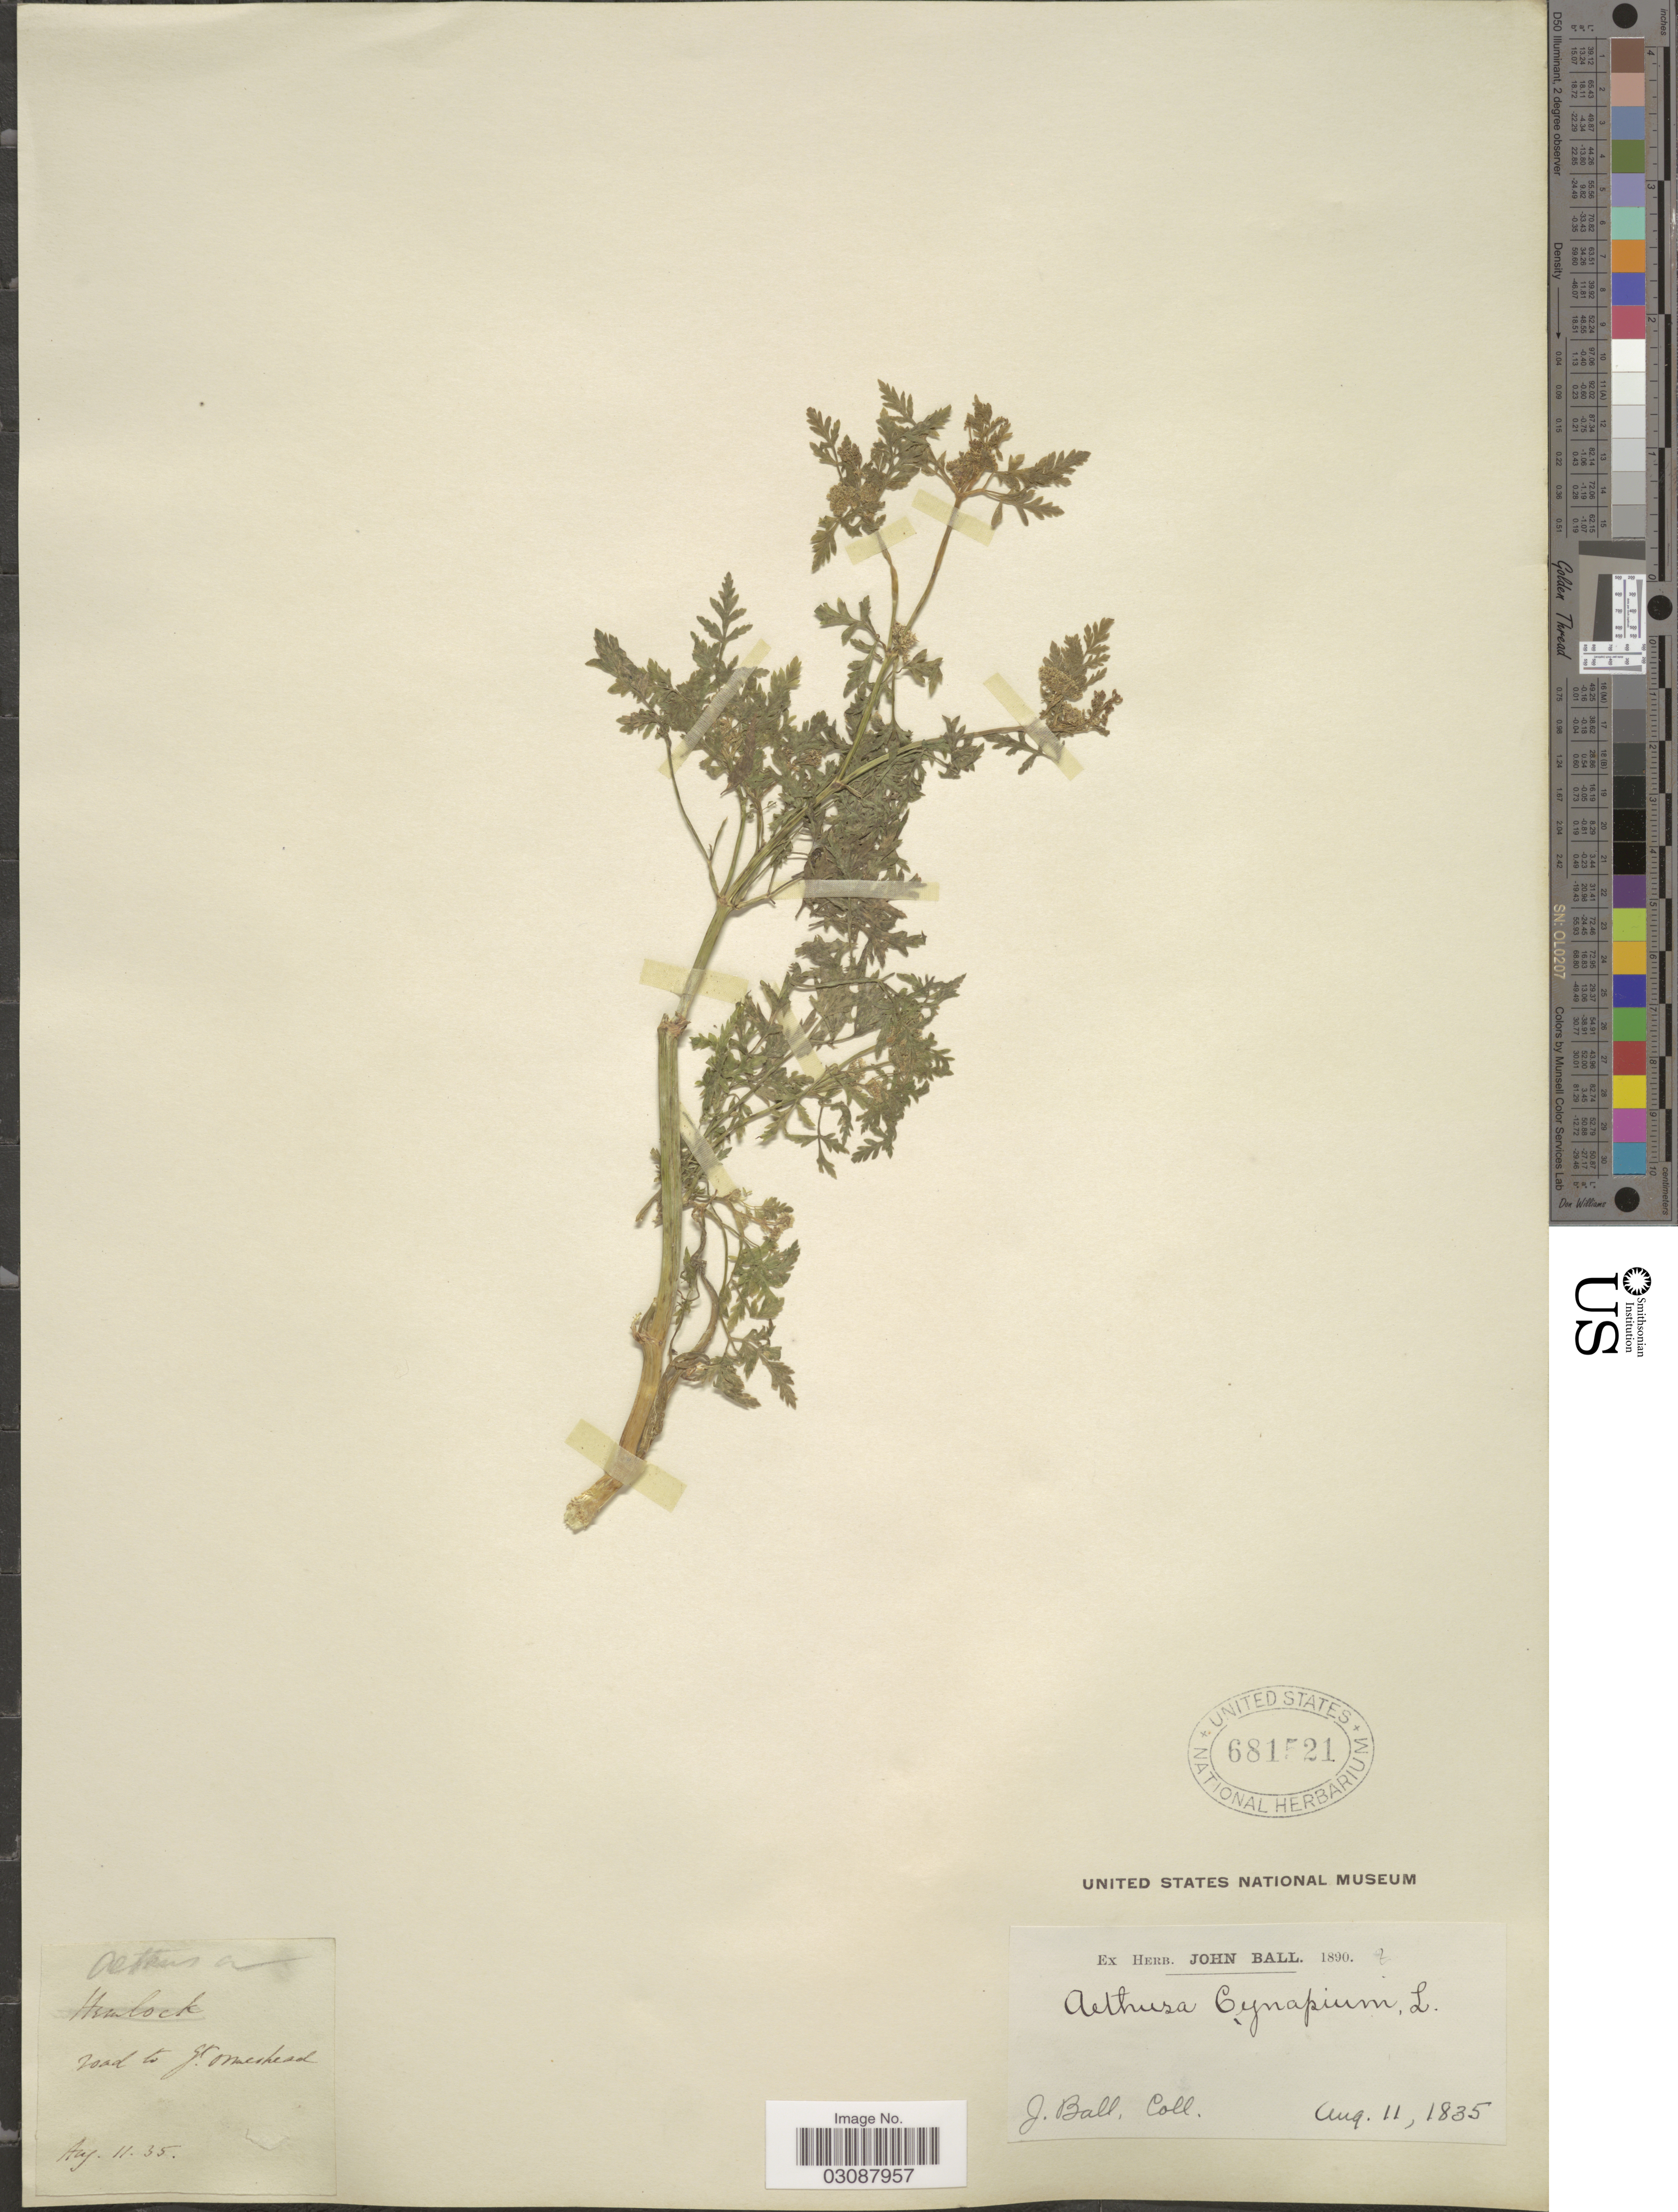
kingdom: Plantae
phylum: Tracheophyta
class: Magnoliopsida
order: Apiales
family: Apiaceae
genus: Aethusa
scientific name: Aethusa cynapium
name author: L.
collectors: J. Ball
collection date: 1835-08-11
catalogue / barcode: US 681521